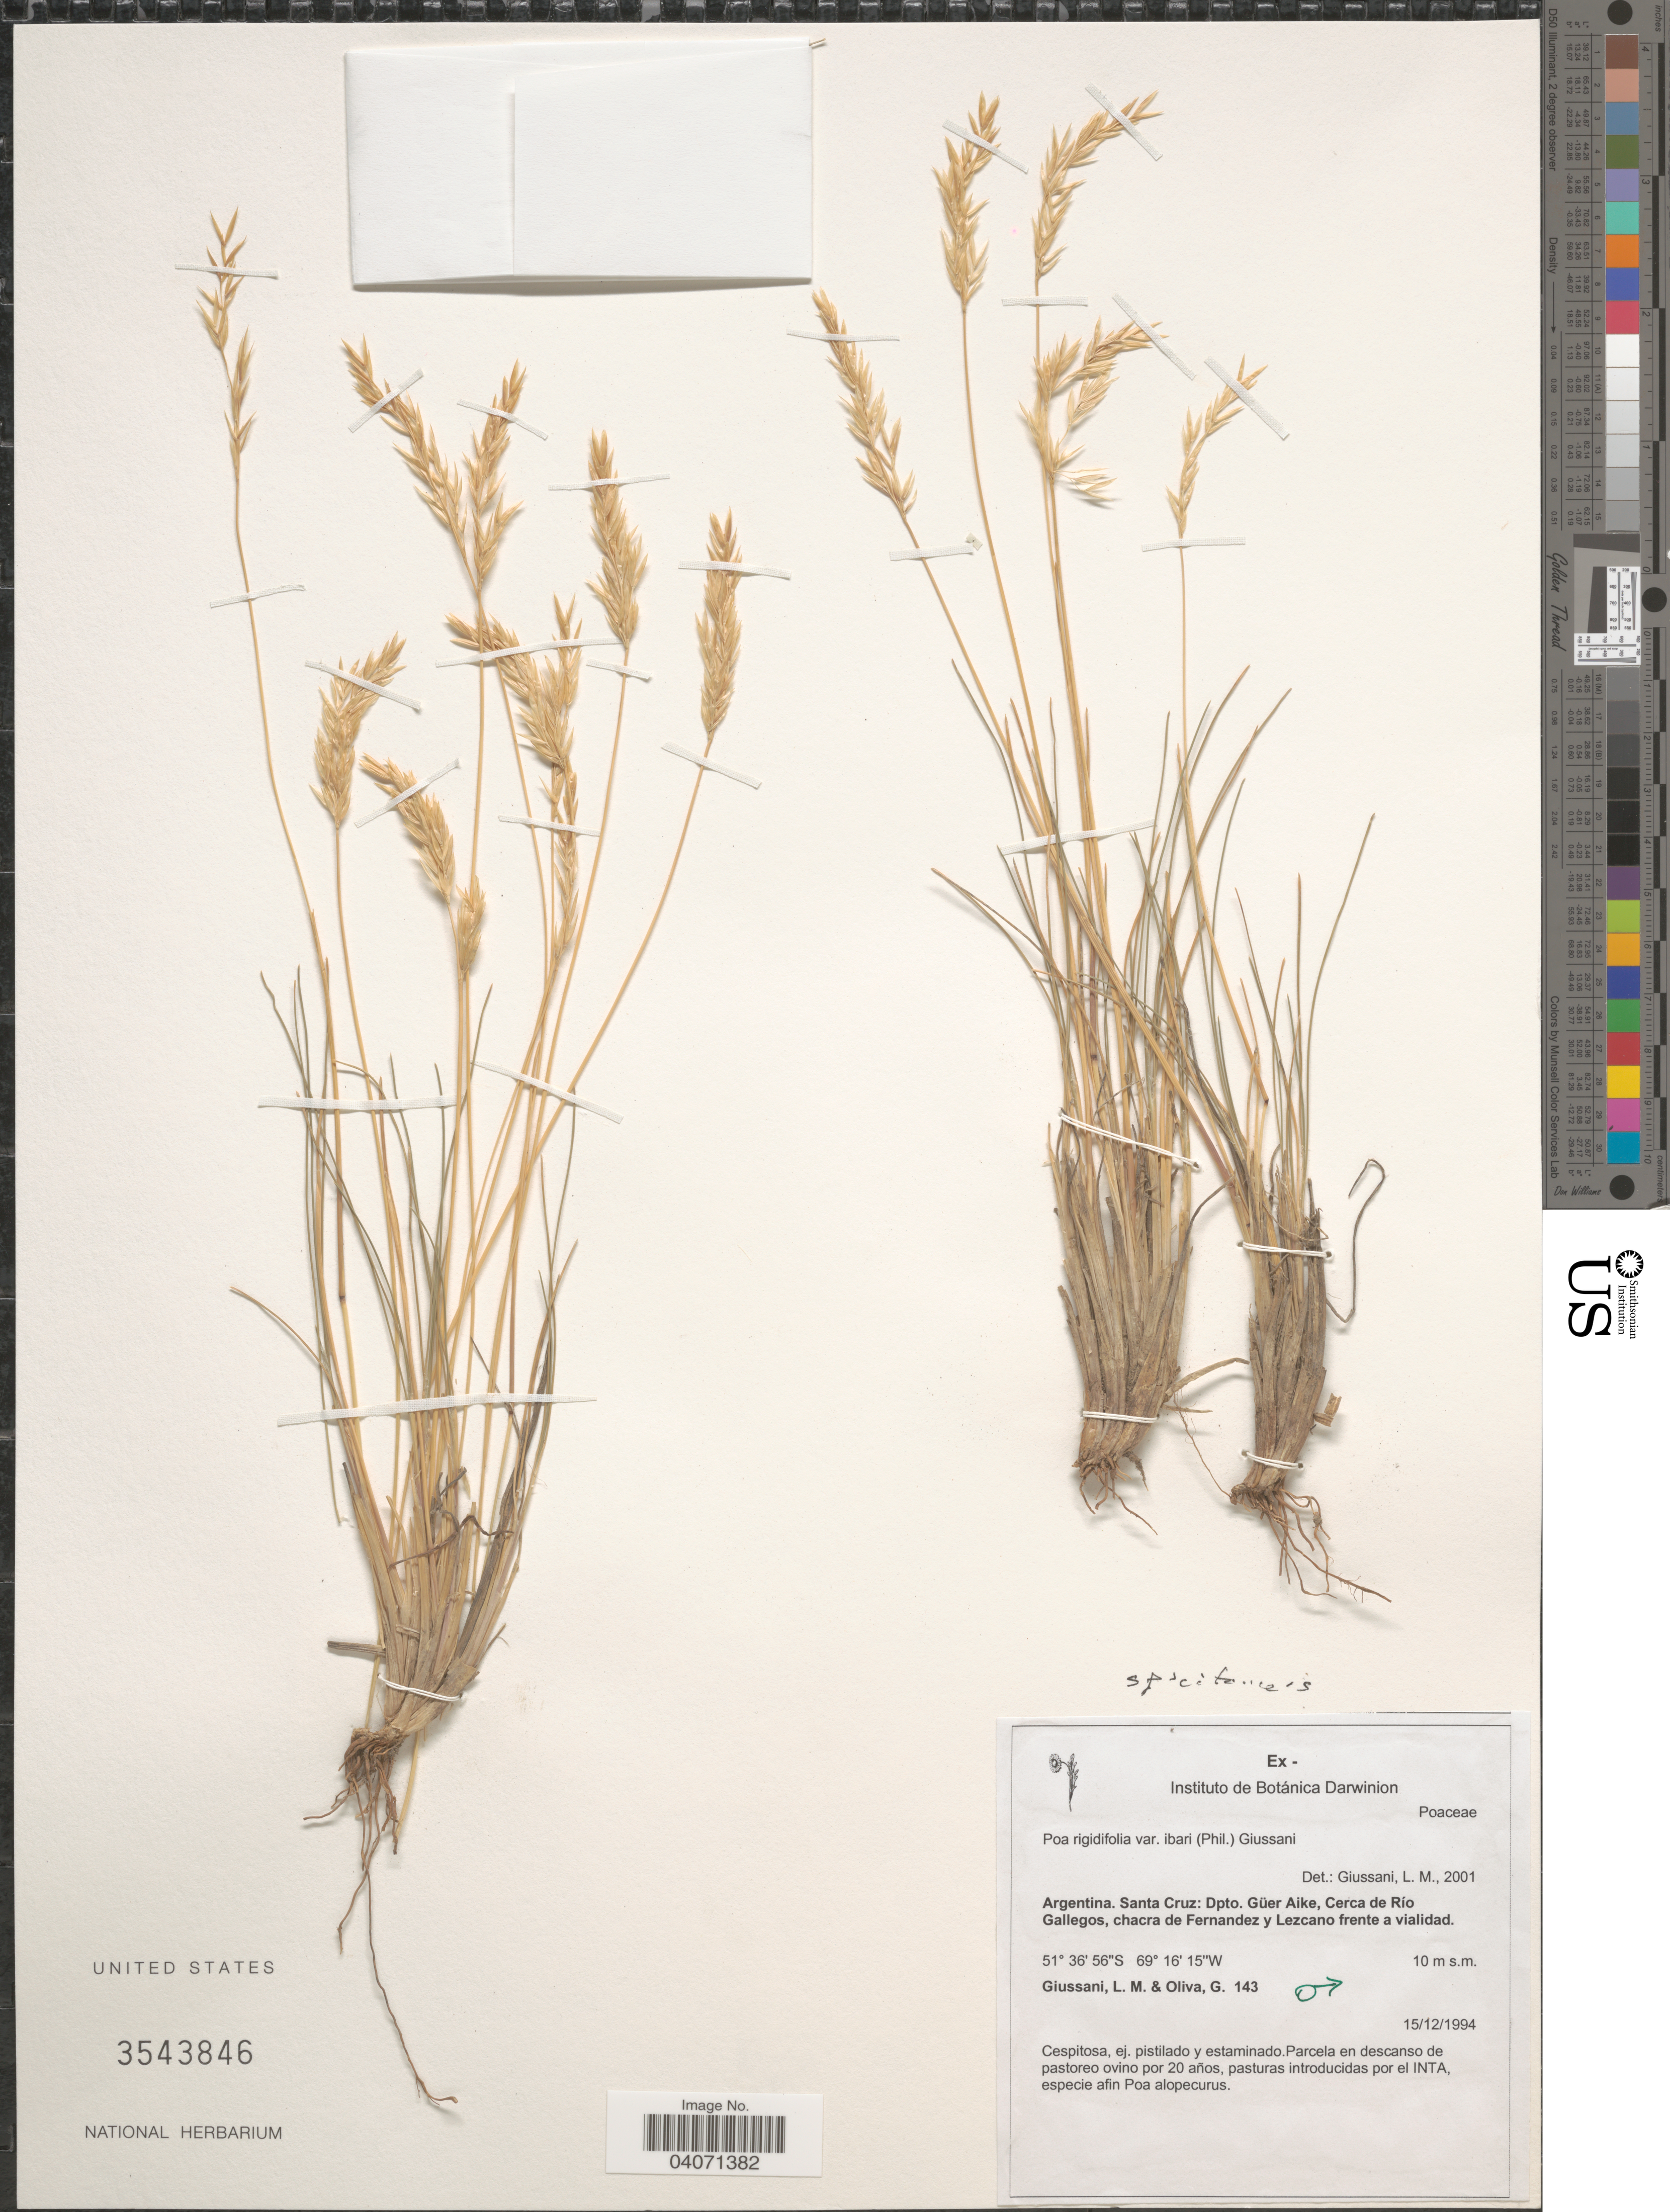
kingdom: Plantae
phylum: Tracheophyta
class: Liliopsida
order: Poales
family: Poaceae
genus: Poa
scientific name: Poa spiciformis var. spiciformis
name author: Steud.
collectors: L. Giussani & G. Oliva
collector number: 143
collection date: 1994-12-15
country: Argentina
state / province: Santa Cruz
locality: Dpto. Güer Aike, Cerca de Río Gallegos, chacra de Fernandez y Lezcano frente a vialidad.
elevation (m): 10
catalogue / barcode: US 3543846